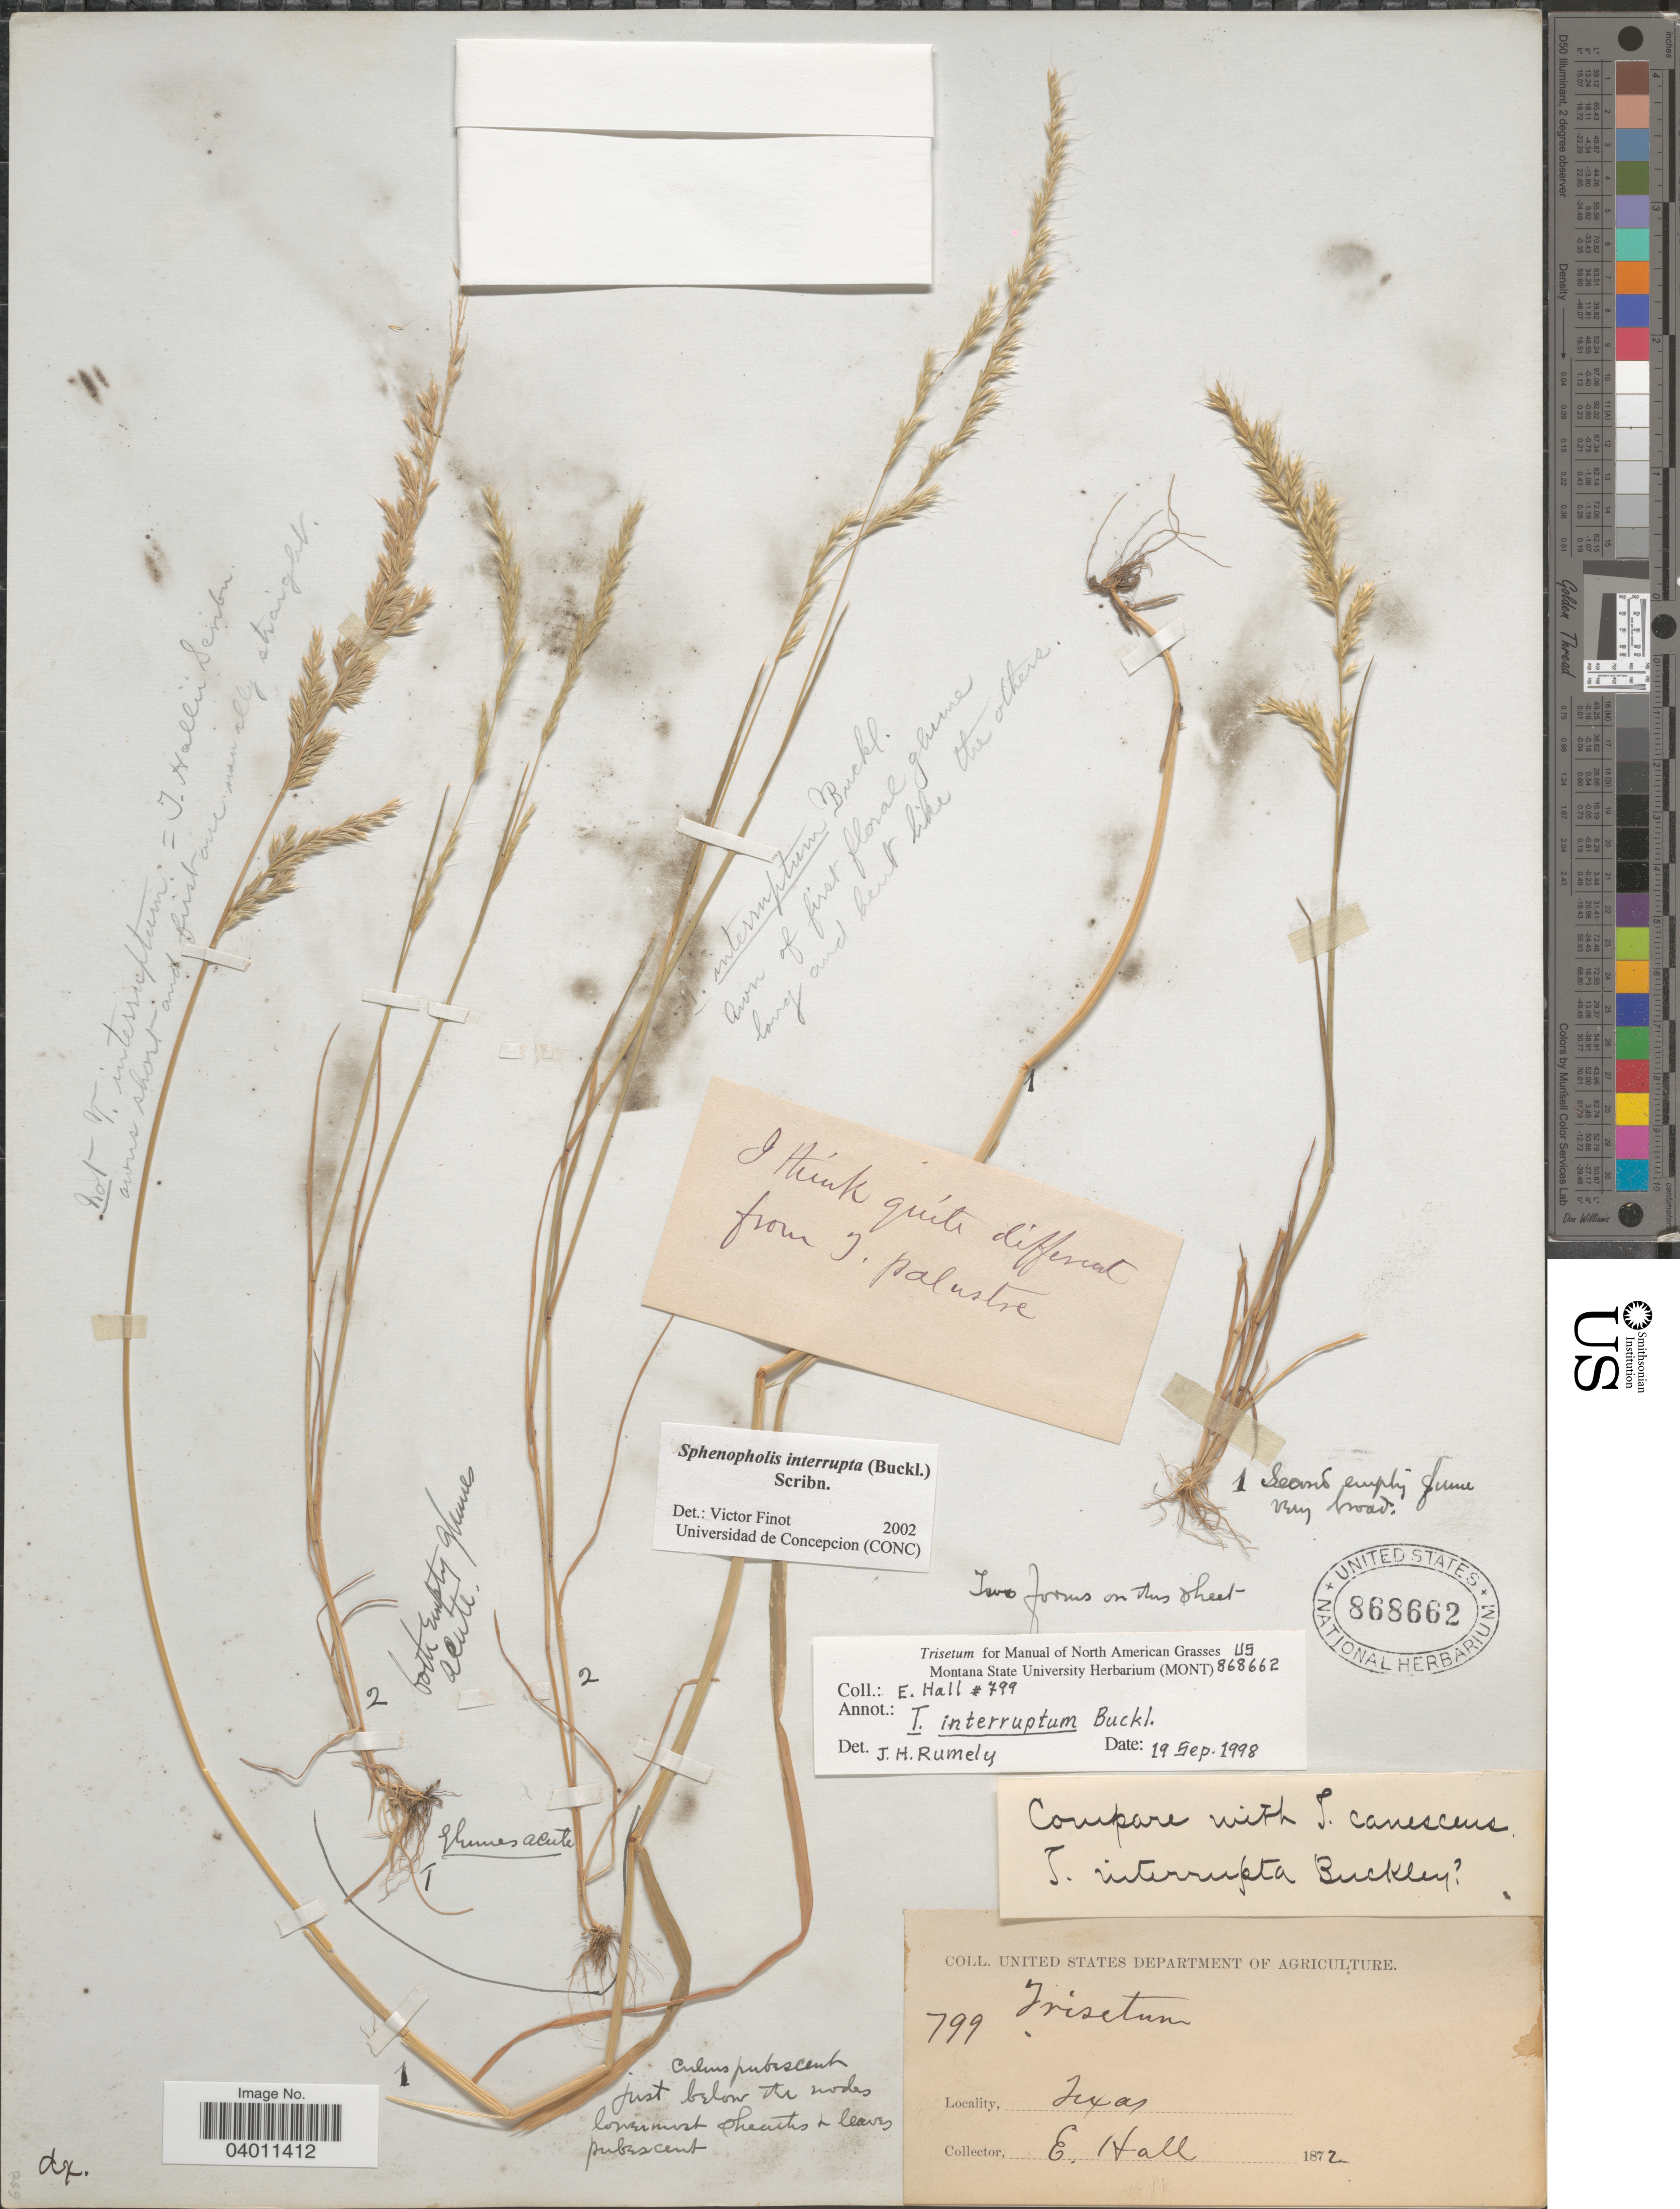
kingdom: Plantae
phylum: Tracheophyta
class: Liliopsida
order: Poales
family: Poaceae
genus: Sphenopholis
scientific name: Sphenopholis interrupta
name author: (Buckley) Scribn.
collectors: E. Hall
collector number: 799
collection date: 1872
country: United States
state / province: Texas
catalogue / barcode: US 868662